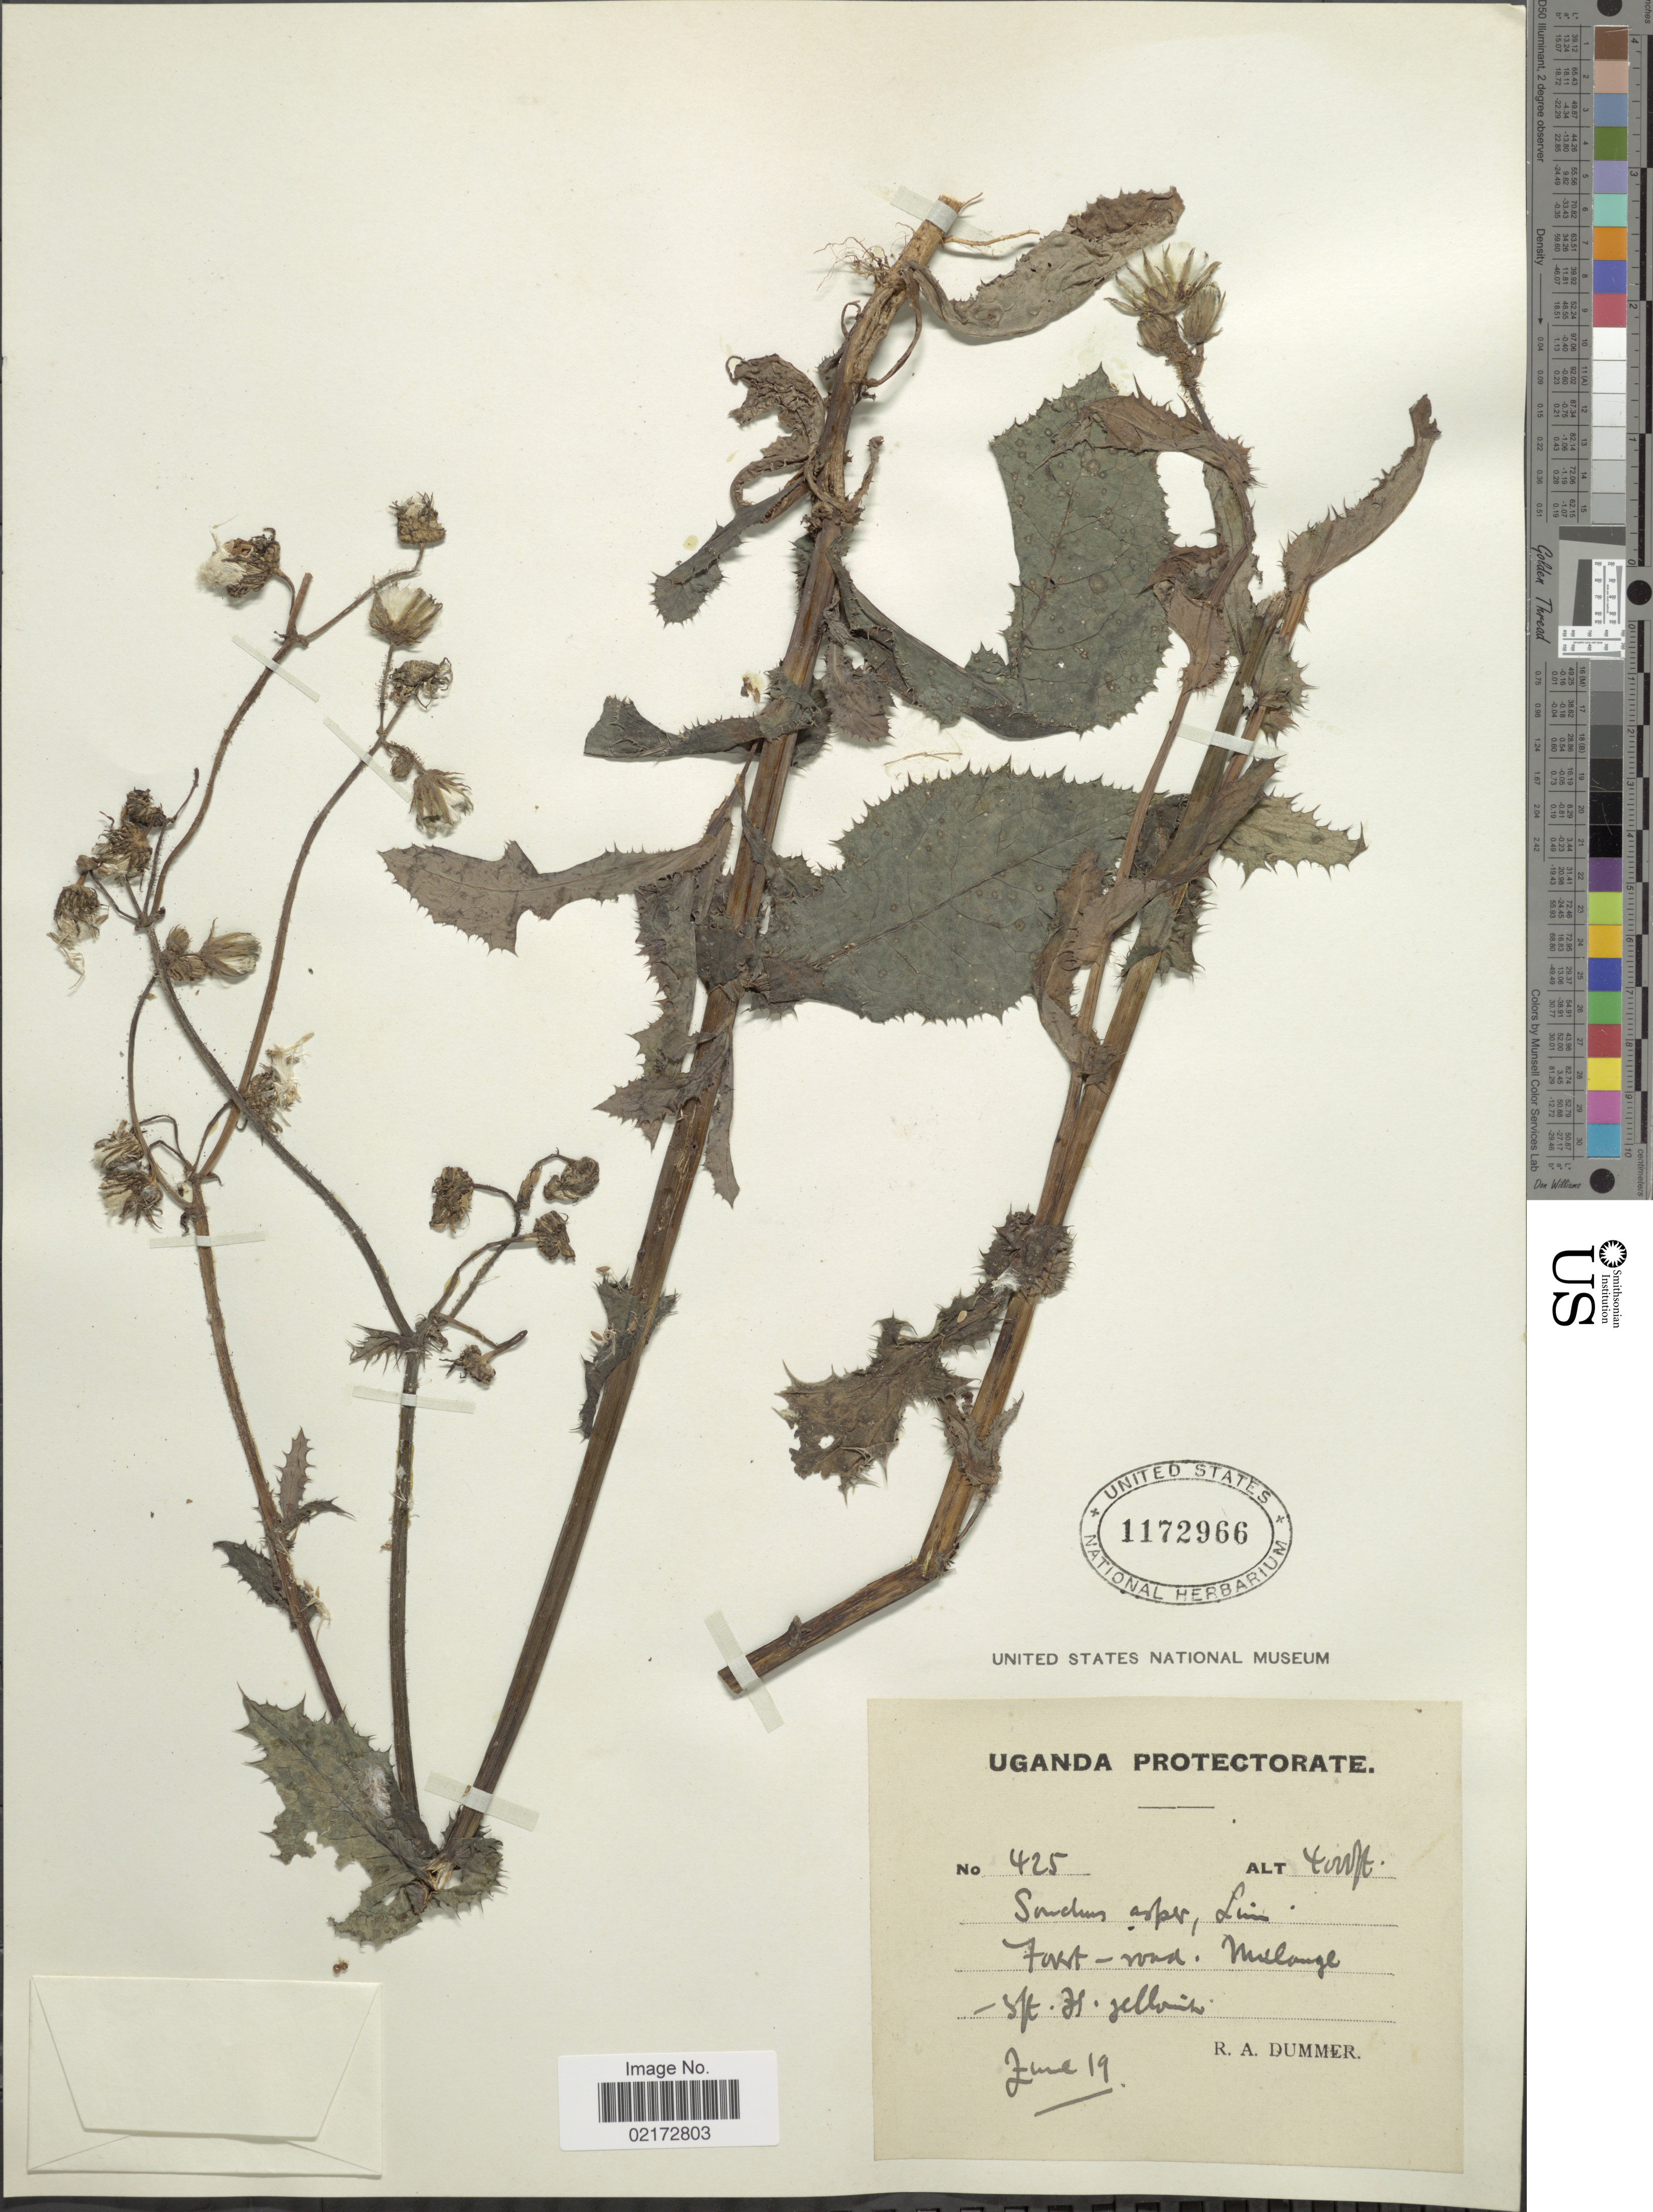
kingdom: Plantae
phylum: Tracheophyta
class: Magnoliopsida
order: Asterales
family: Asteraceae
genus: Sonchus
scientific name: Sonchus asper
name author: (L.) Hill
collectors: R. Dümmer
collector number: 425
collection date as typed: Transcribed d/m/y: /6/19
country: Uganda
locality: Forest-road. Mulange.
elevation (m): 1219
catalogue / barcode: US 1172966